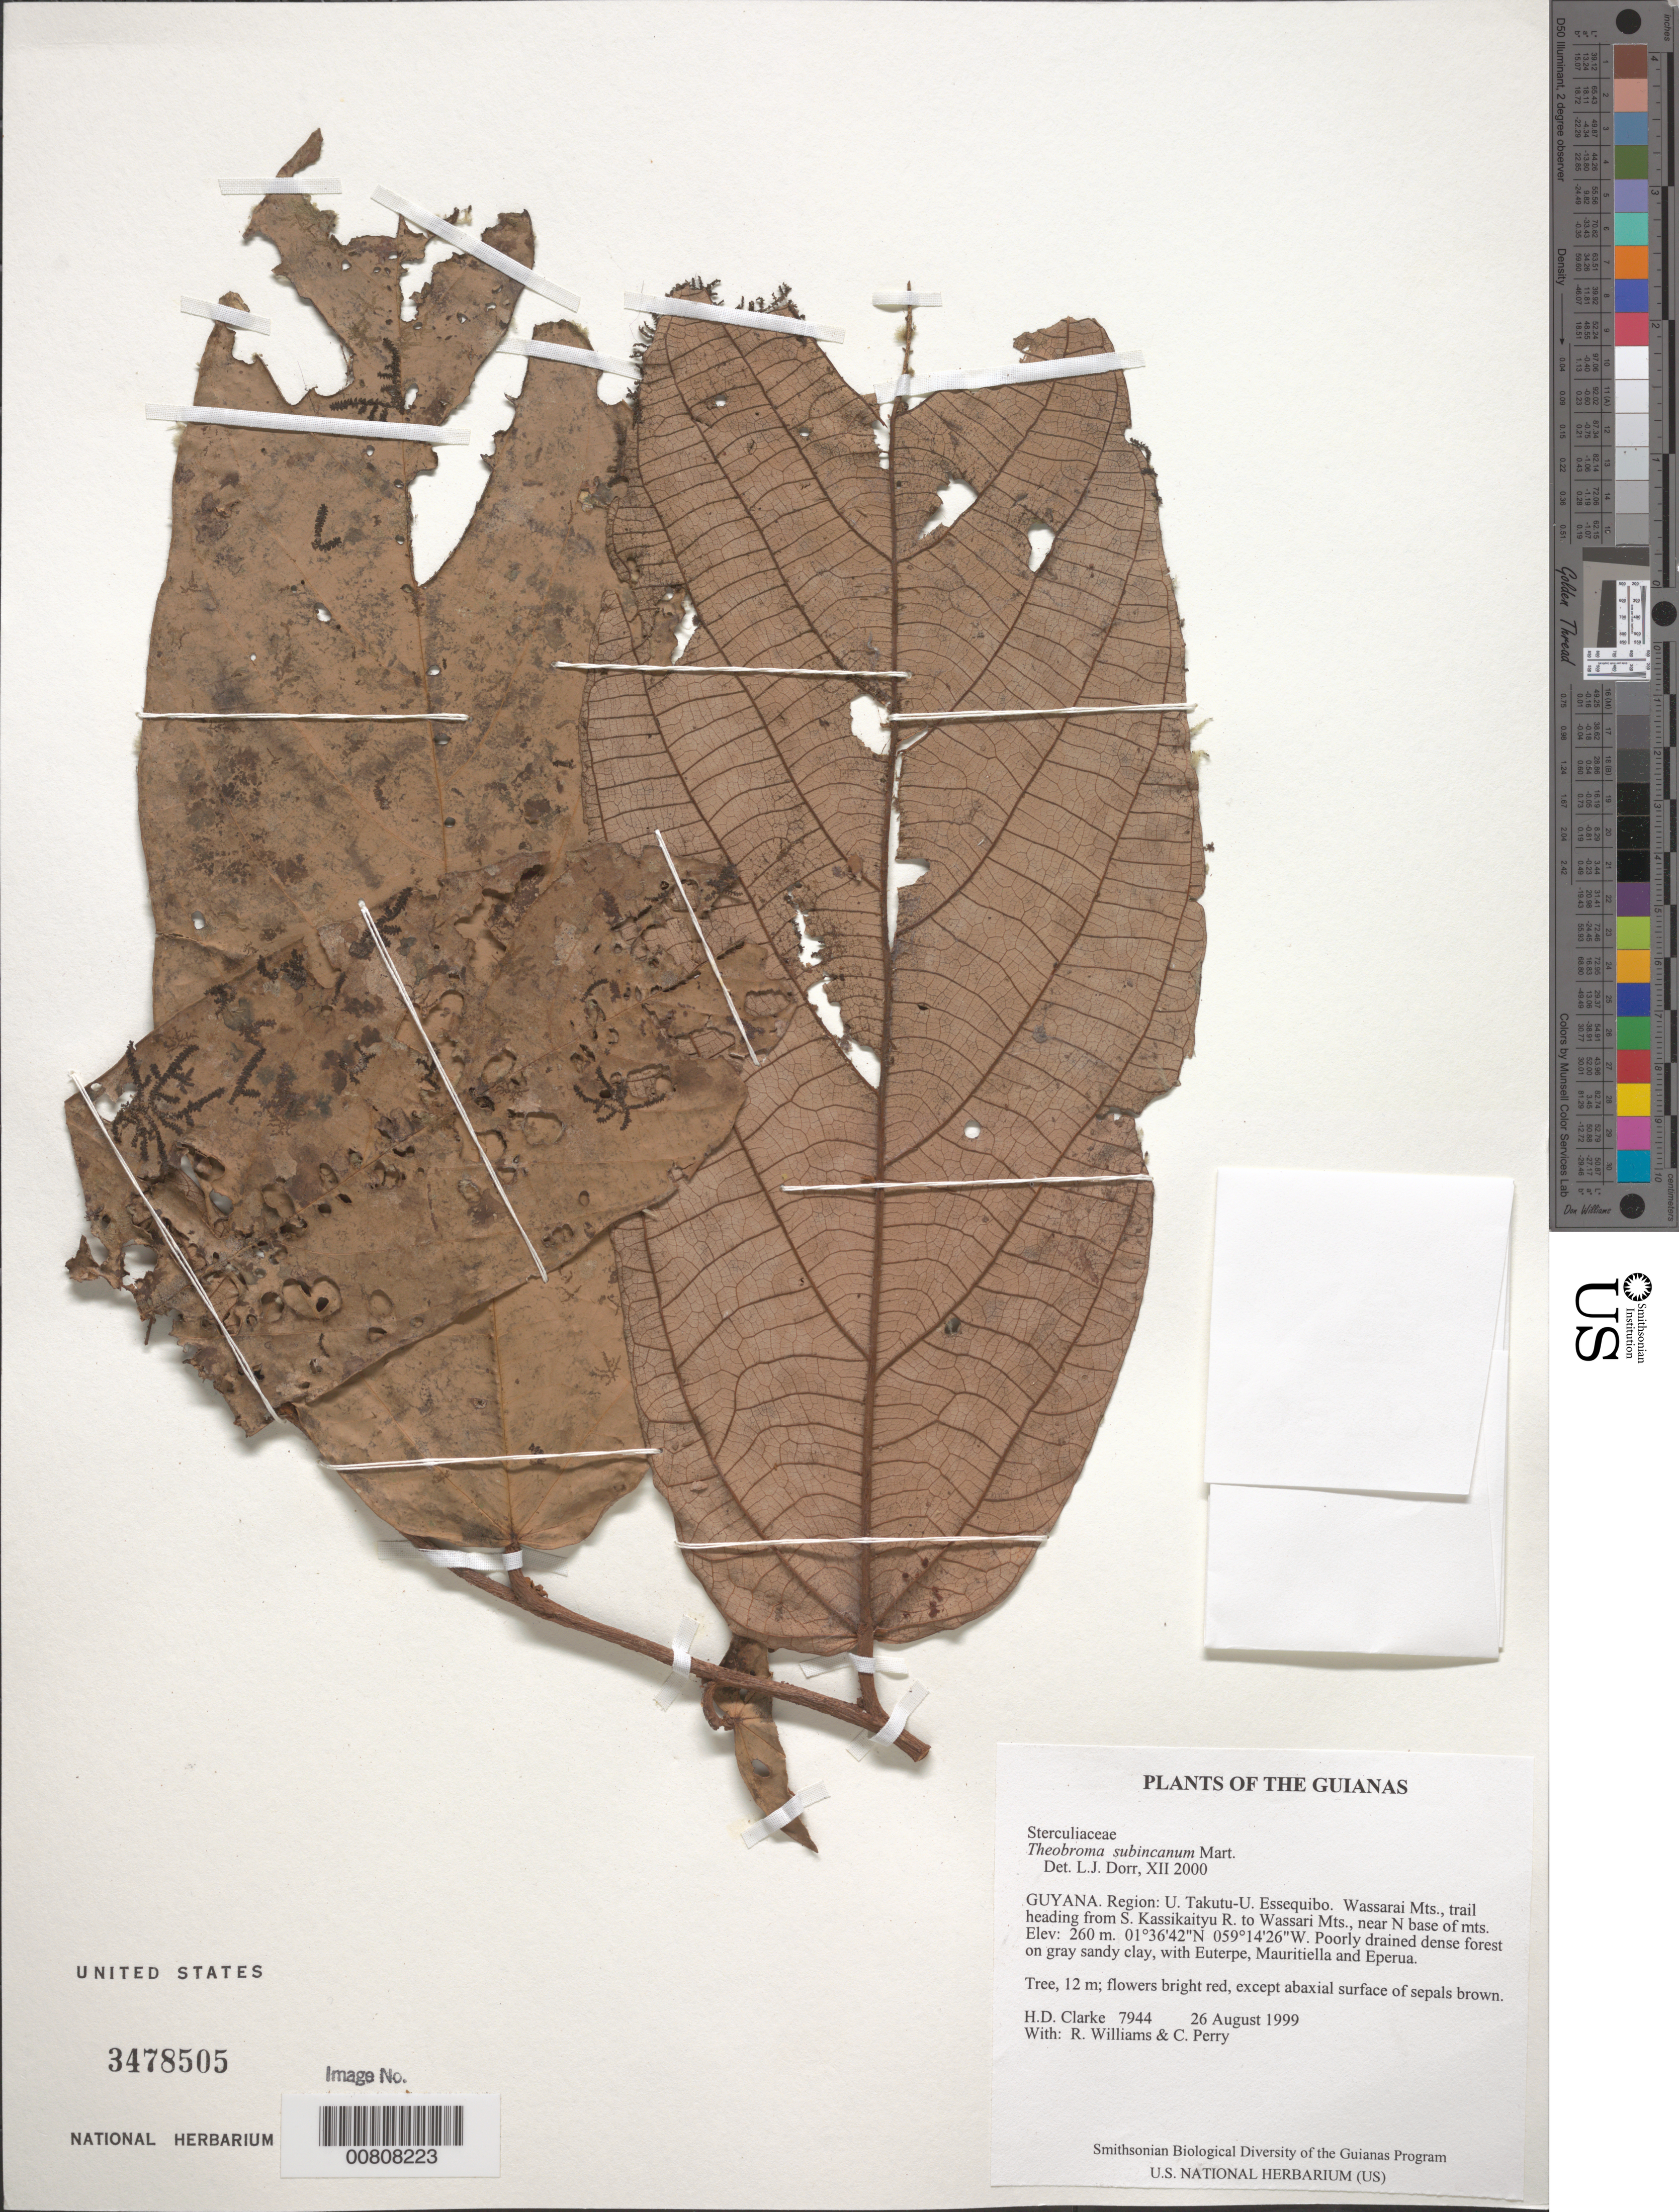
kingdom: Plantae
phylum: Tracheophyta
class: Magnoliopsida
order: Malvales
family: Malvaceae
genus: Theobroma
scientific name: Theobroma subincanum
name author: Mart.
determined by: Dorr, L. J., (BOT), Smithsonian Institution - National Museum of Natural History (UNITED STATES)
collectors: H. D. Clarke, R. Williams & C. Perry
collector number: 7944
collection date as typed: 26 August 1999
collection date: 1999-08-26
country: Guyana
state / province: U. Takutu-U. Essequibo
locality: Wassarai Mts., trail heading from S. Kassikaityu R. to Wassari Mts., near N base of mts. To lat/long.: 01°36'07.9"N, 59°14'20.1"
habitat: Poorly drained dense forest on gray sandy clay, with Euterpe, Mauritiella and Eperua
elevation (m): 260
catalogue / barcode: US 3478505